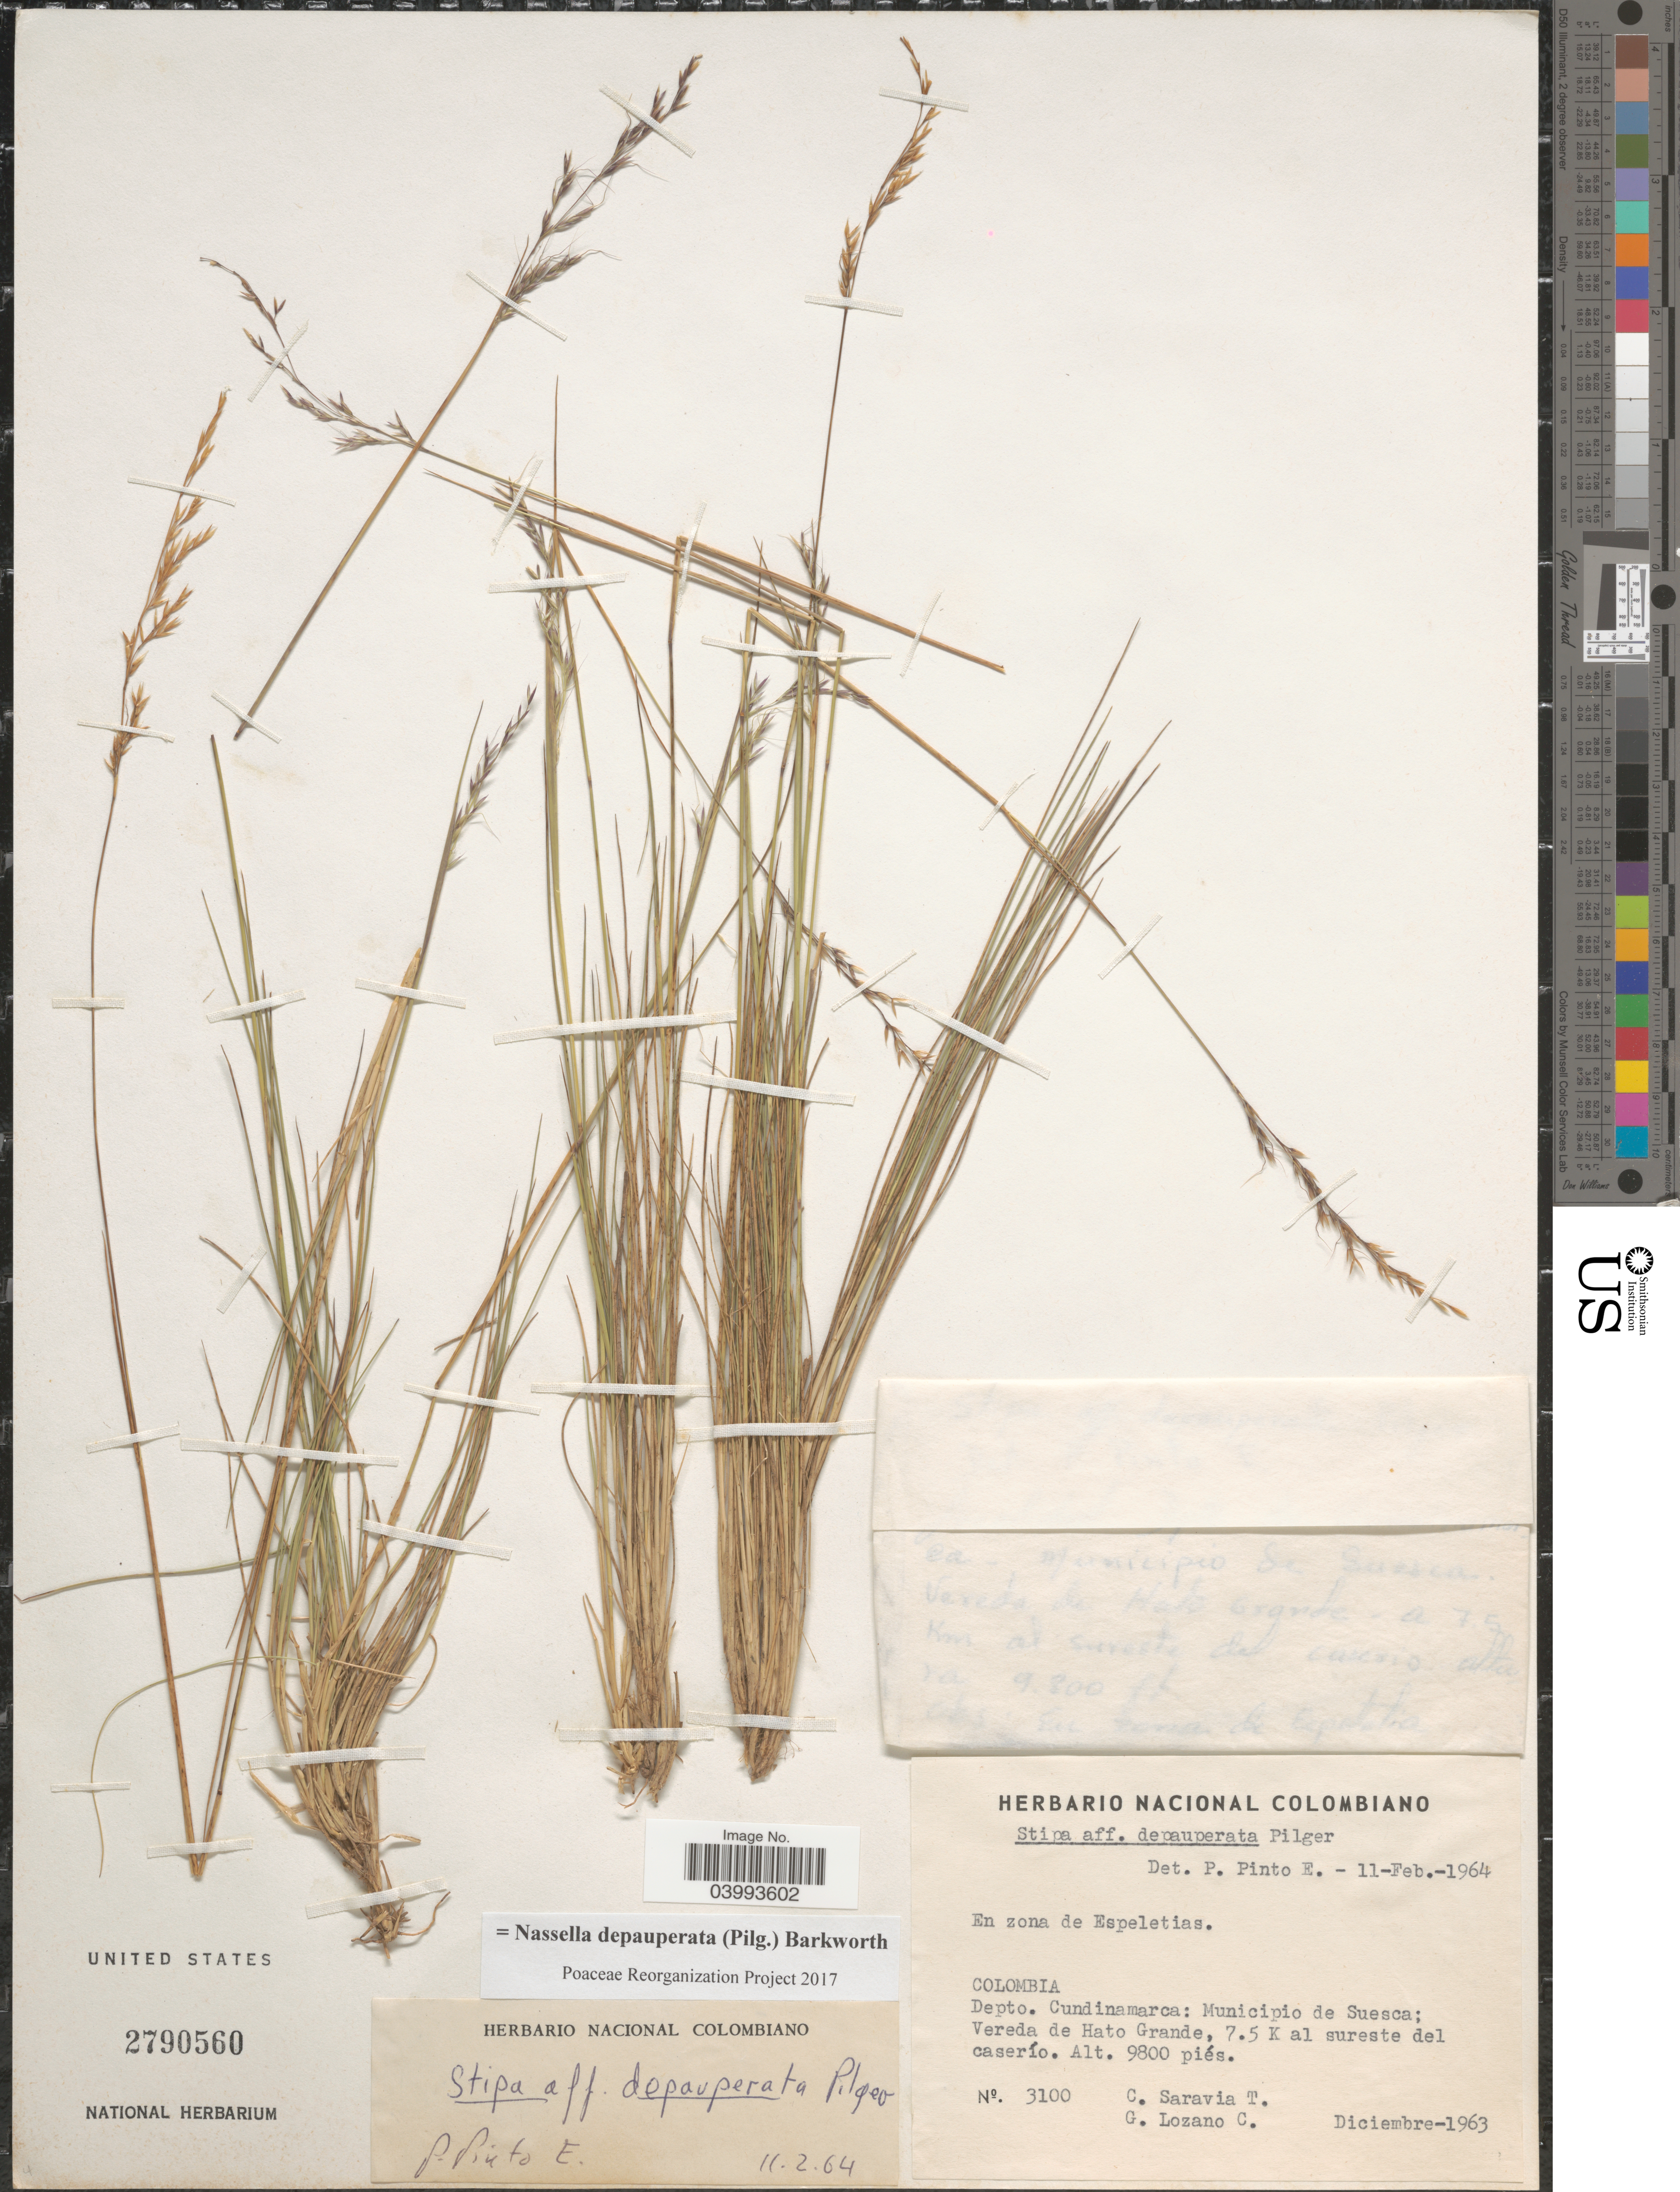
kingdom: Plantae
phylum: Tracheophyta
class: Liliopsida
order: Poales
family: Poaceae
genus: Nassella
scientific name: Nassella depauperata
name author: (Pilg.) Barkworth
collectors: C. Saravia T. & G. Lozano-Contreras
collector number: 3100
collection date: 1963-12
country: Colombia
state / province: Cundinamarca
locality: En zona de Espeletias [unsure placement] Depto. Cundinamarca: Municipio de Suesca; Vereda de Hato Grande, 7.5 K al sureste del caserío.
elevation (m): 2987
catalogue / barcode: US 2790560